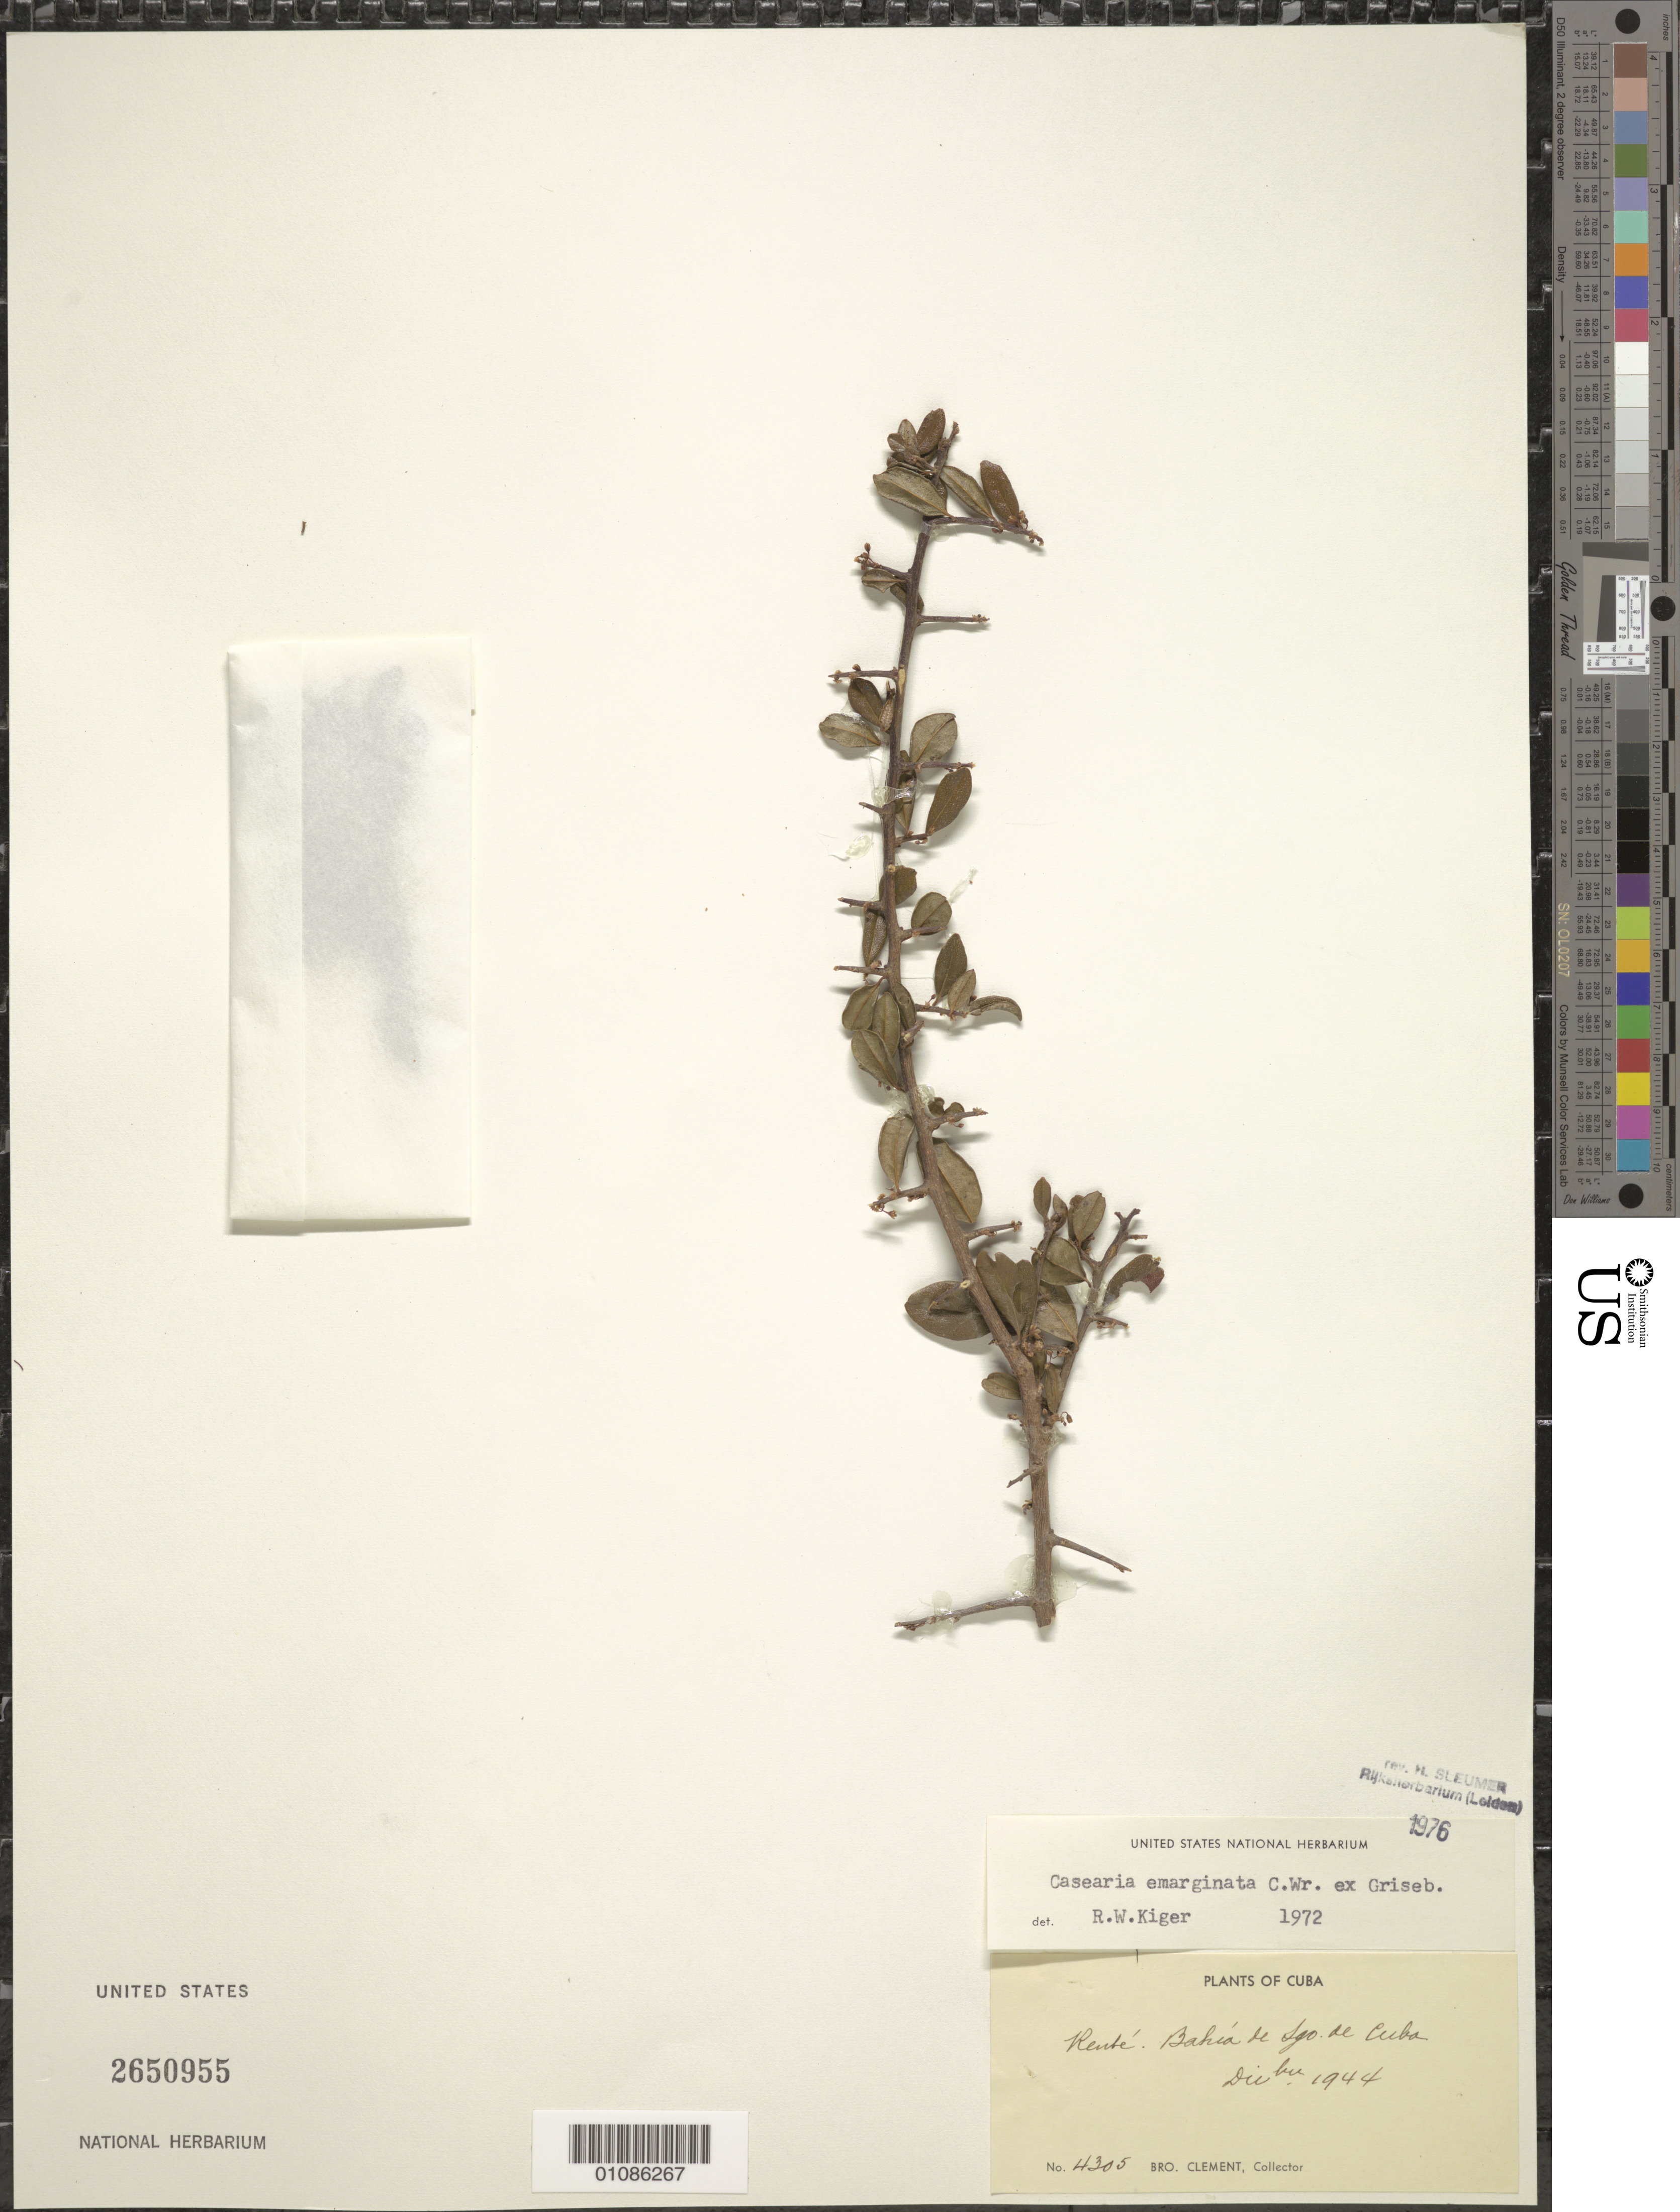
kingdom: Plantae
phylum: Tracheophyta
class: Magnoliopsida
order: Malpighiales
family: Salicaceae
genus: Casearia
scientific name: Casearia emarginata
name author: C. Wright ex Griseb.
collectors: B. Clement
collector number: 4305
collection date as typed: Dec 1944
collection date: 1944-12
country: Cuba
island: Cuba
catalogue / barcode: US 2650955